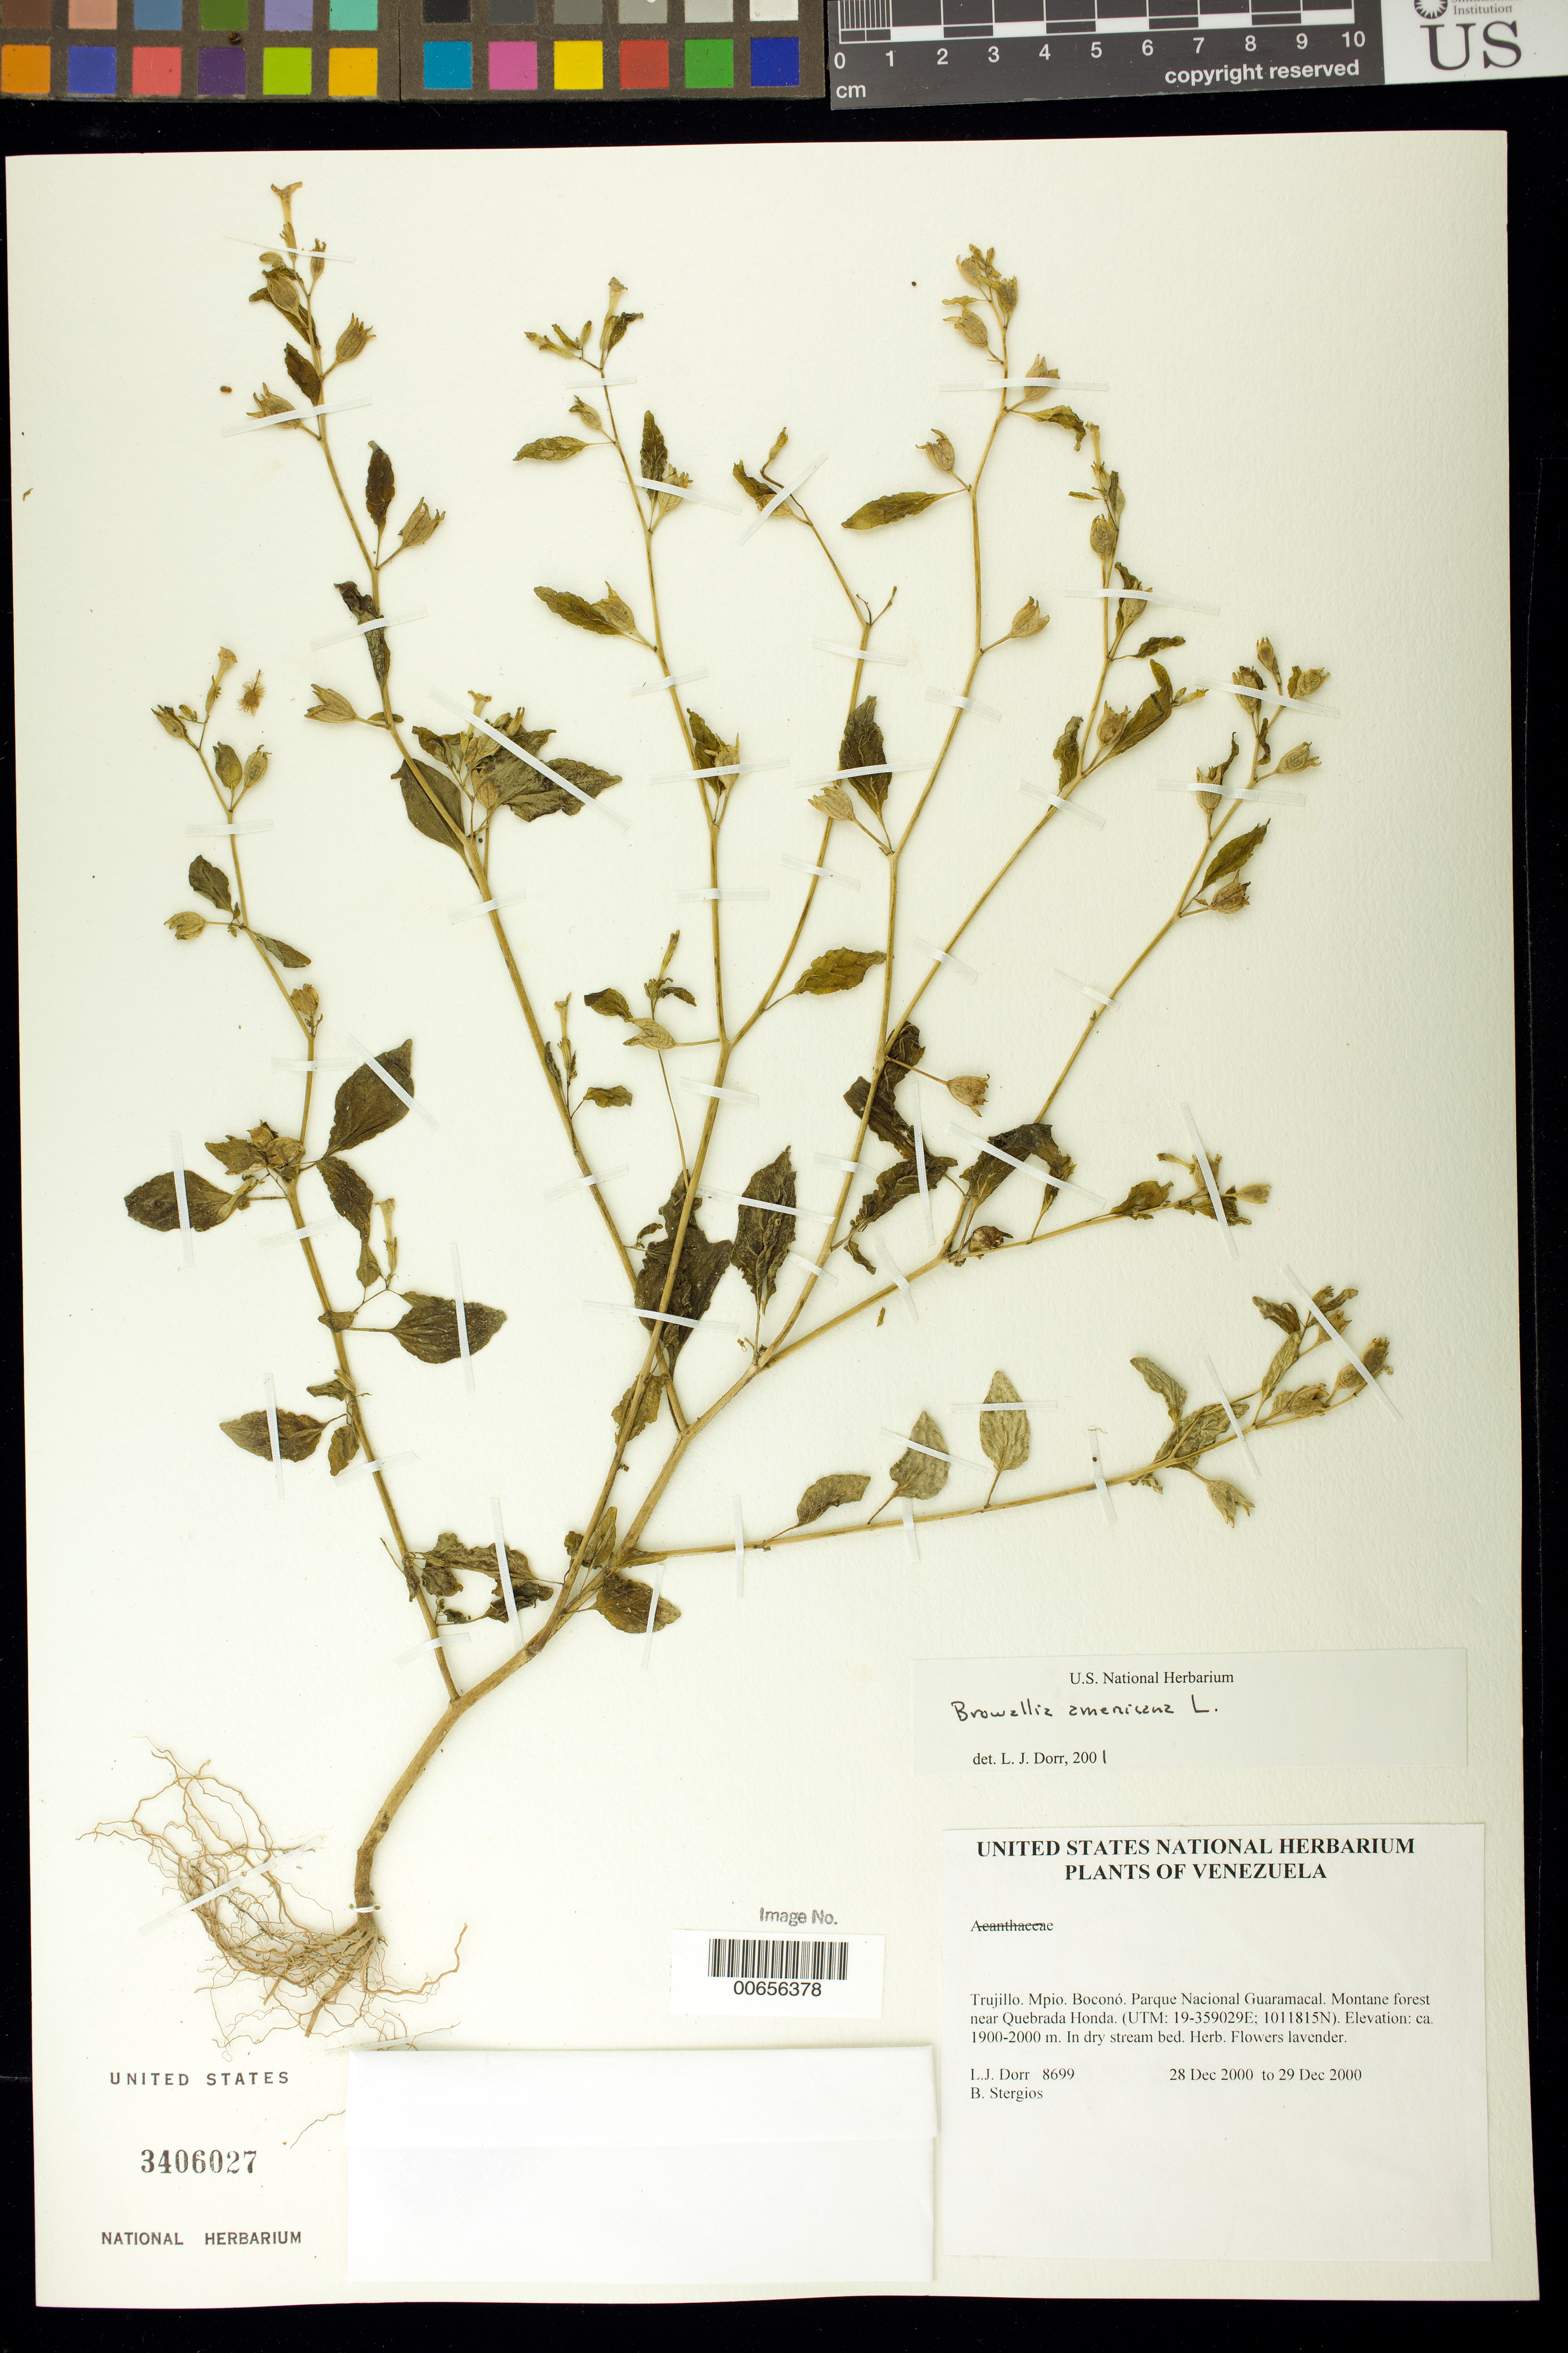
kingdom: Plantae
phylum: Tracheophyta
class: Magnoliopsida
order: Solanales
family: Solanaceae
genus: Browallia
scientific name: Browallia americana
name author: L.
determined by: Dorr, L. J., (BOT), Smithsonian Institution - National Museum of Natural History (UNITED STATES)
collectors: L. J. Dorr & B. G. Stergios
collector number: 8699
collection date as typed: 28 Dec 2000 to 29 Dec 2000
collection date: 2000-12-28/2000-12-29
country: Venezuela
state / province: Trujillo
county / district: Boconó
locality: Parque Nacional Guaramacal near Quebrada Honda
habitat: In dry stream bed.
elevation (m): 1900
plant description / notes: MY, PORT, US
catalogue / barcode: US 3406027